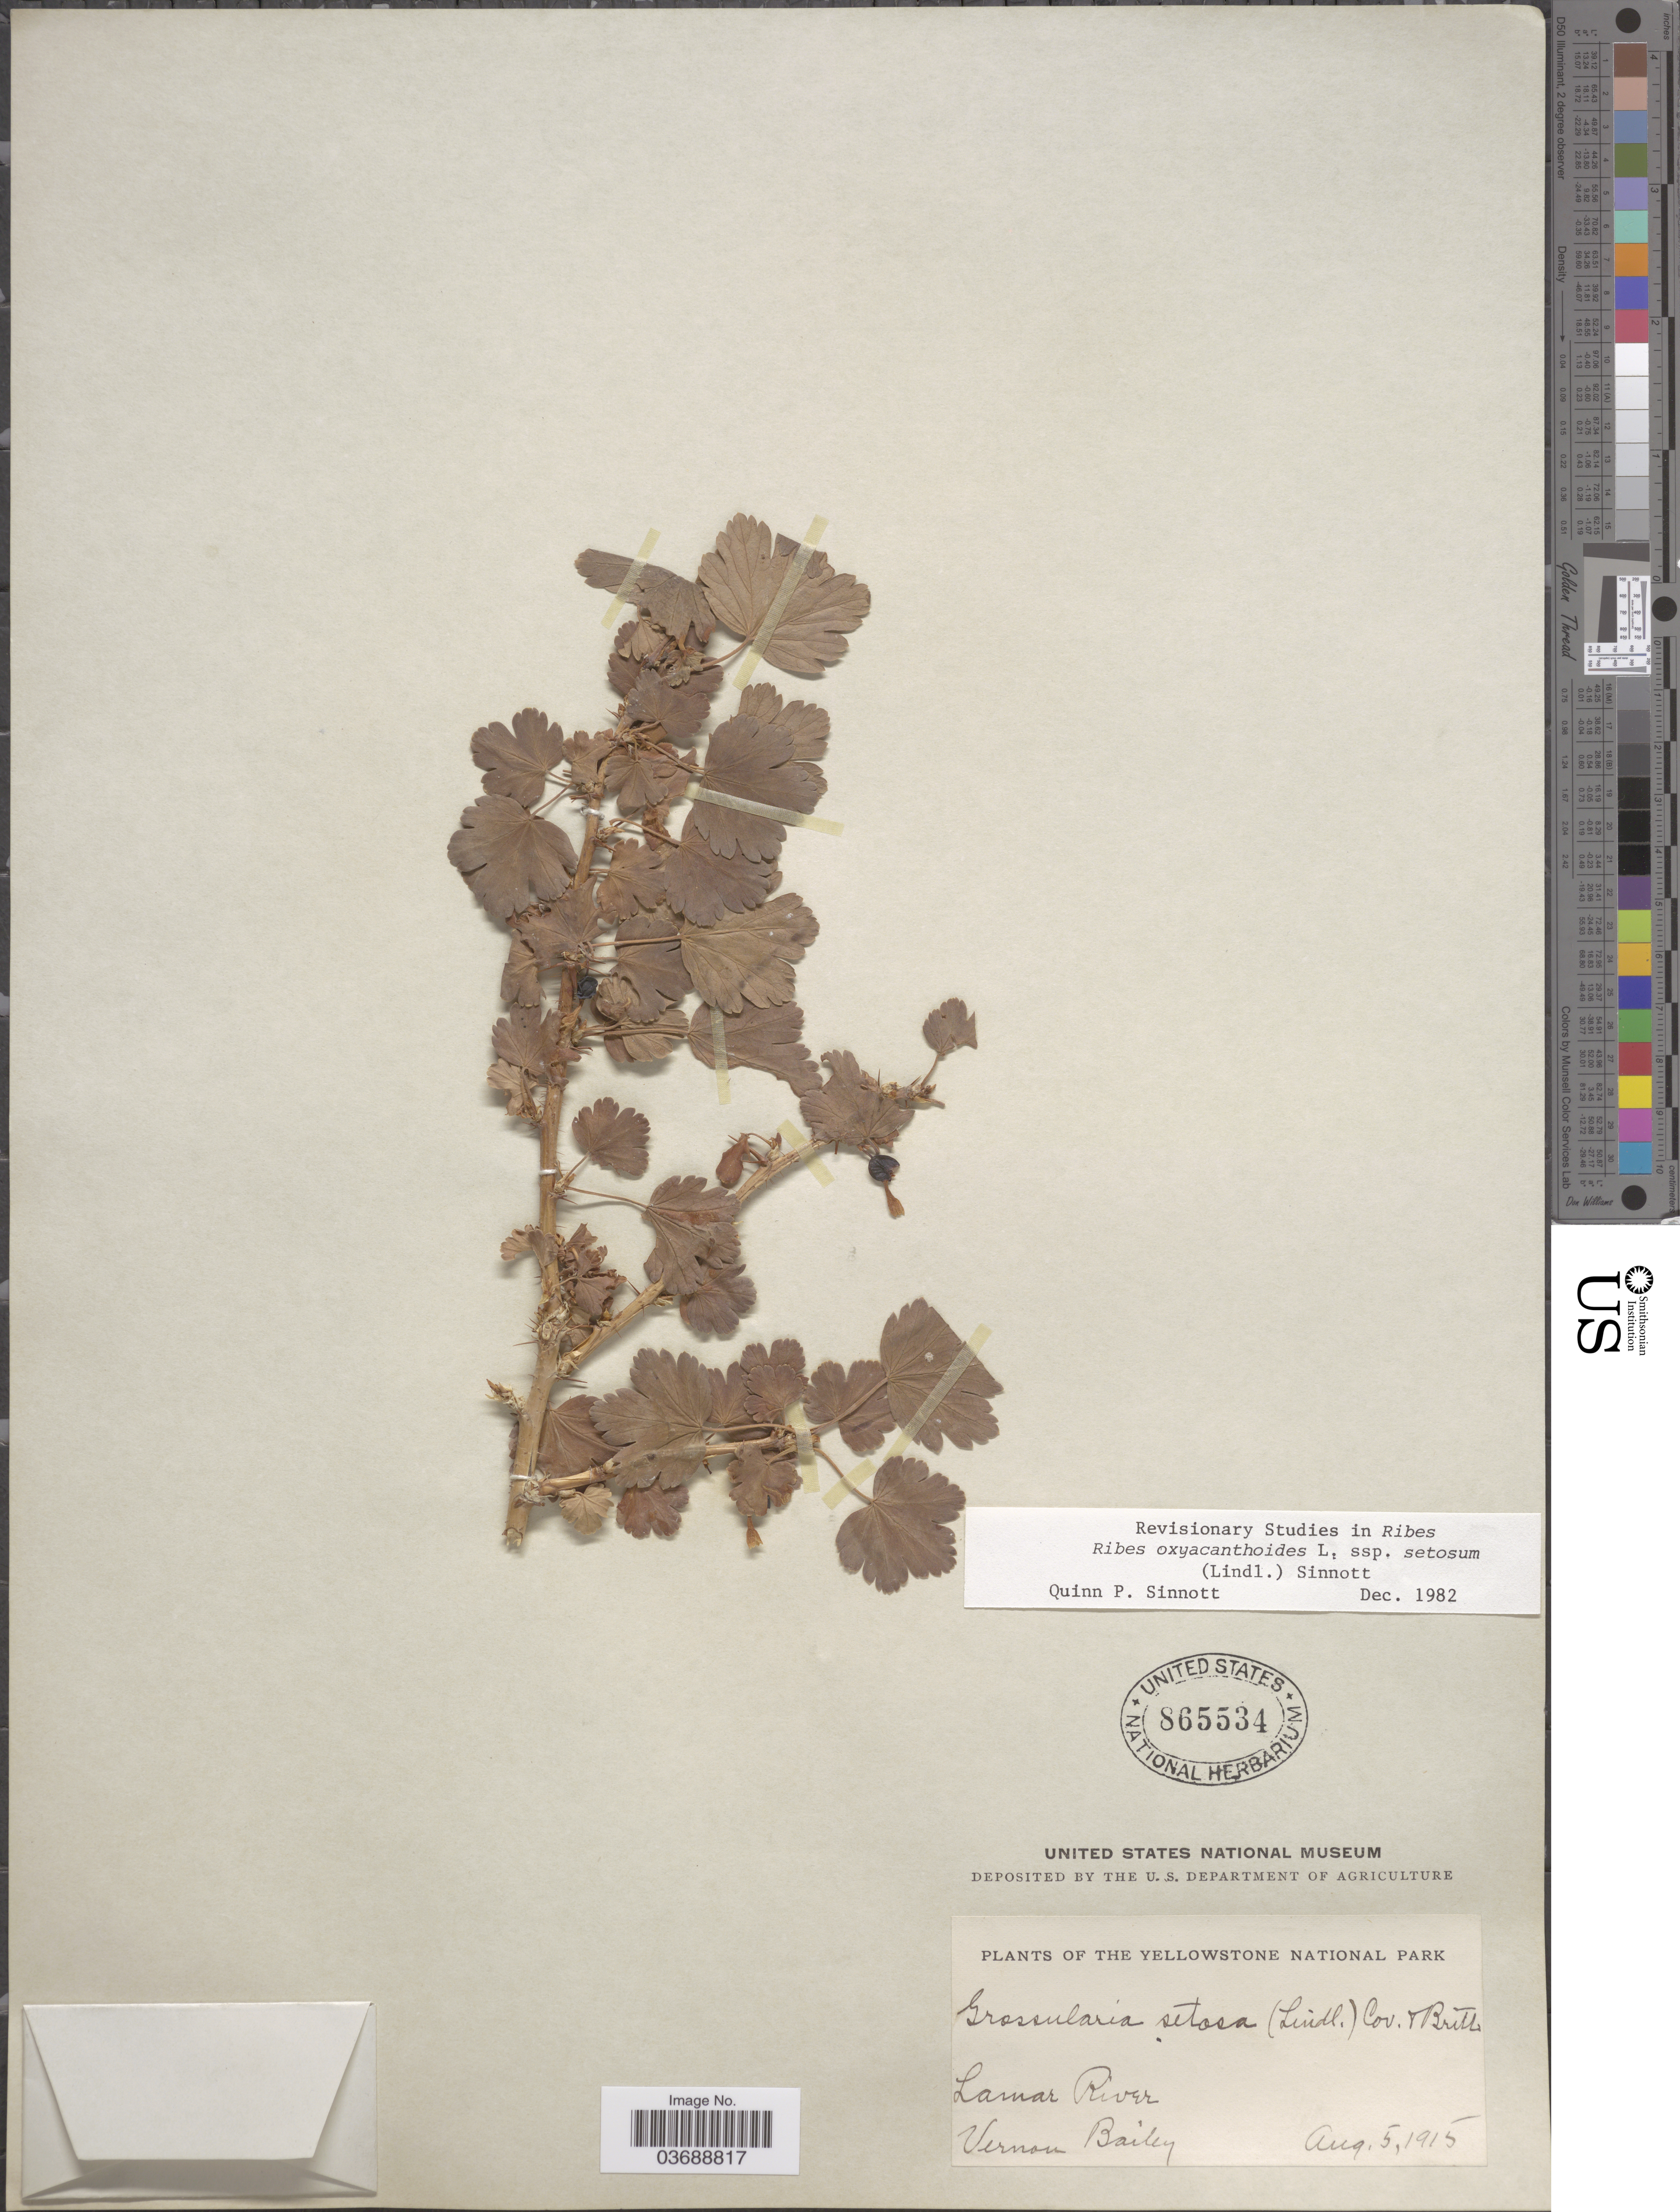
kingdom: Plantae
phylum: Tracheophyta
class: Magnoliopsida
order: Saxifragales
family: Grossulariaceae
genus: Ribes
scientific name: Ribes oxyacanthoides subsp. setosum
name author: (Lindl.) Q.P. Sinnott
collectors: V. O. Bailey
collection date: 1915-08-05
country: United States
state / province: Wyoming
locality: The Yellowstone National Park. Lamar River.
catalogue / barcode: US 865534